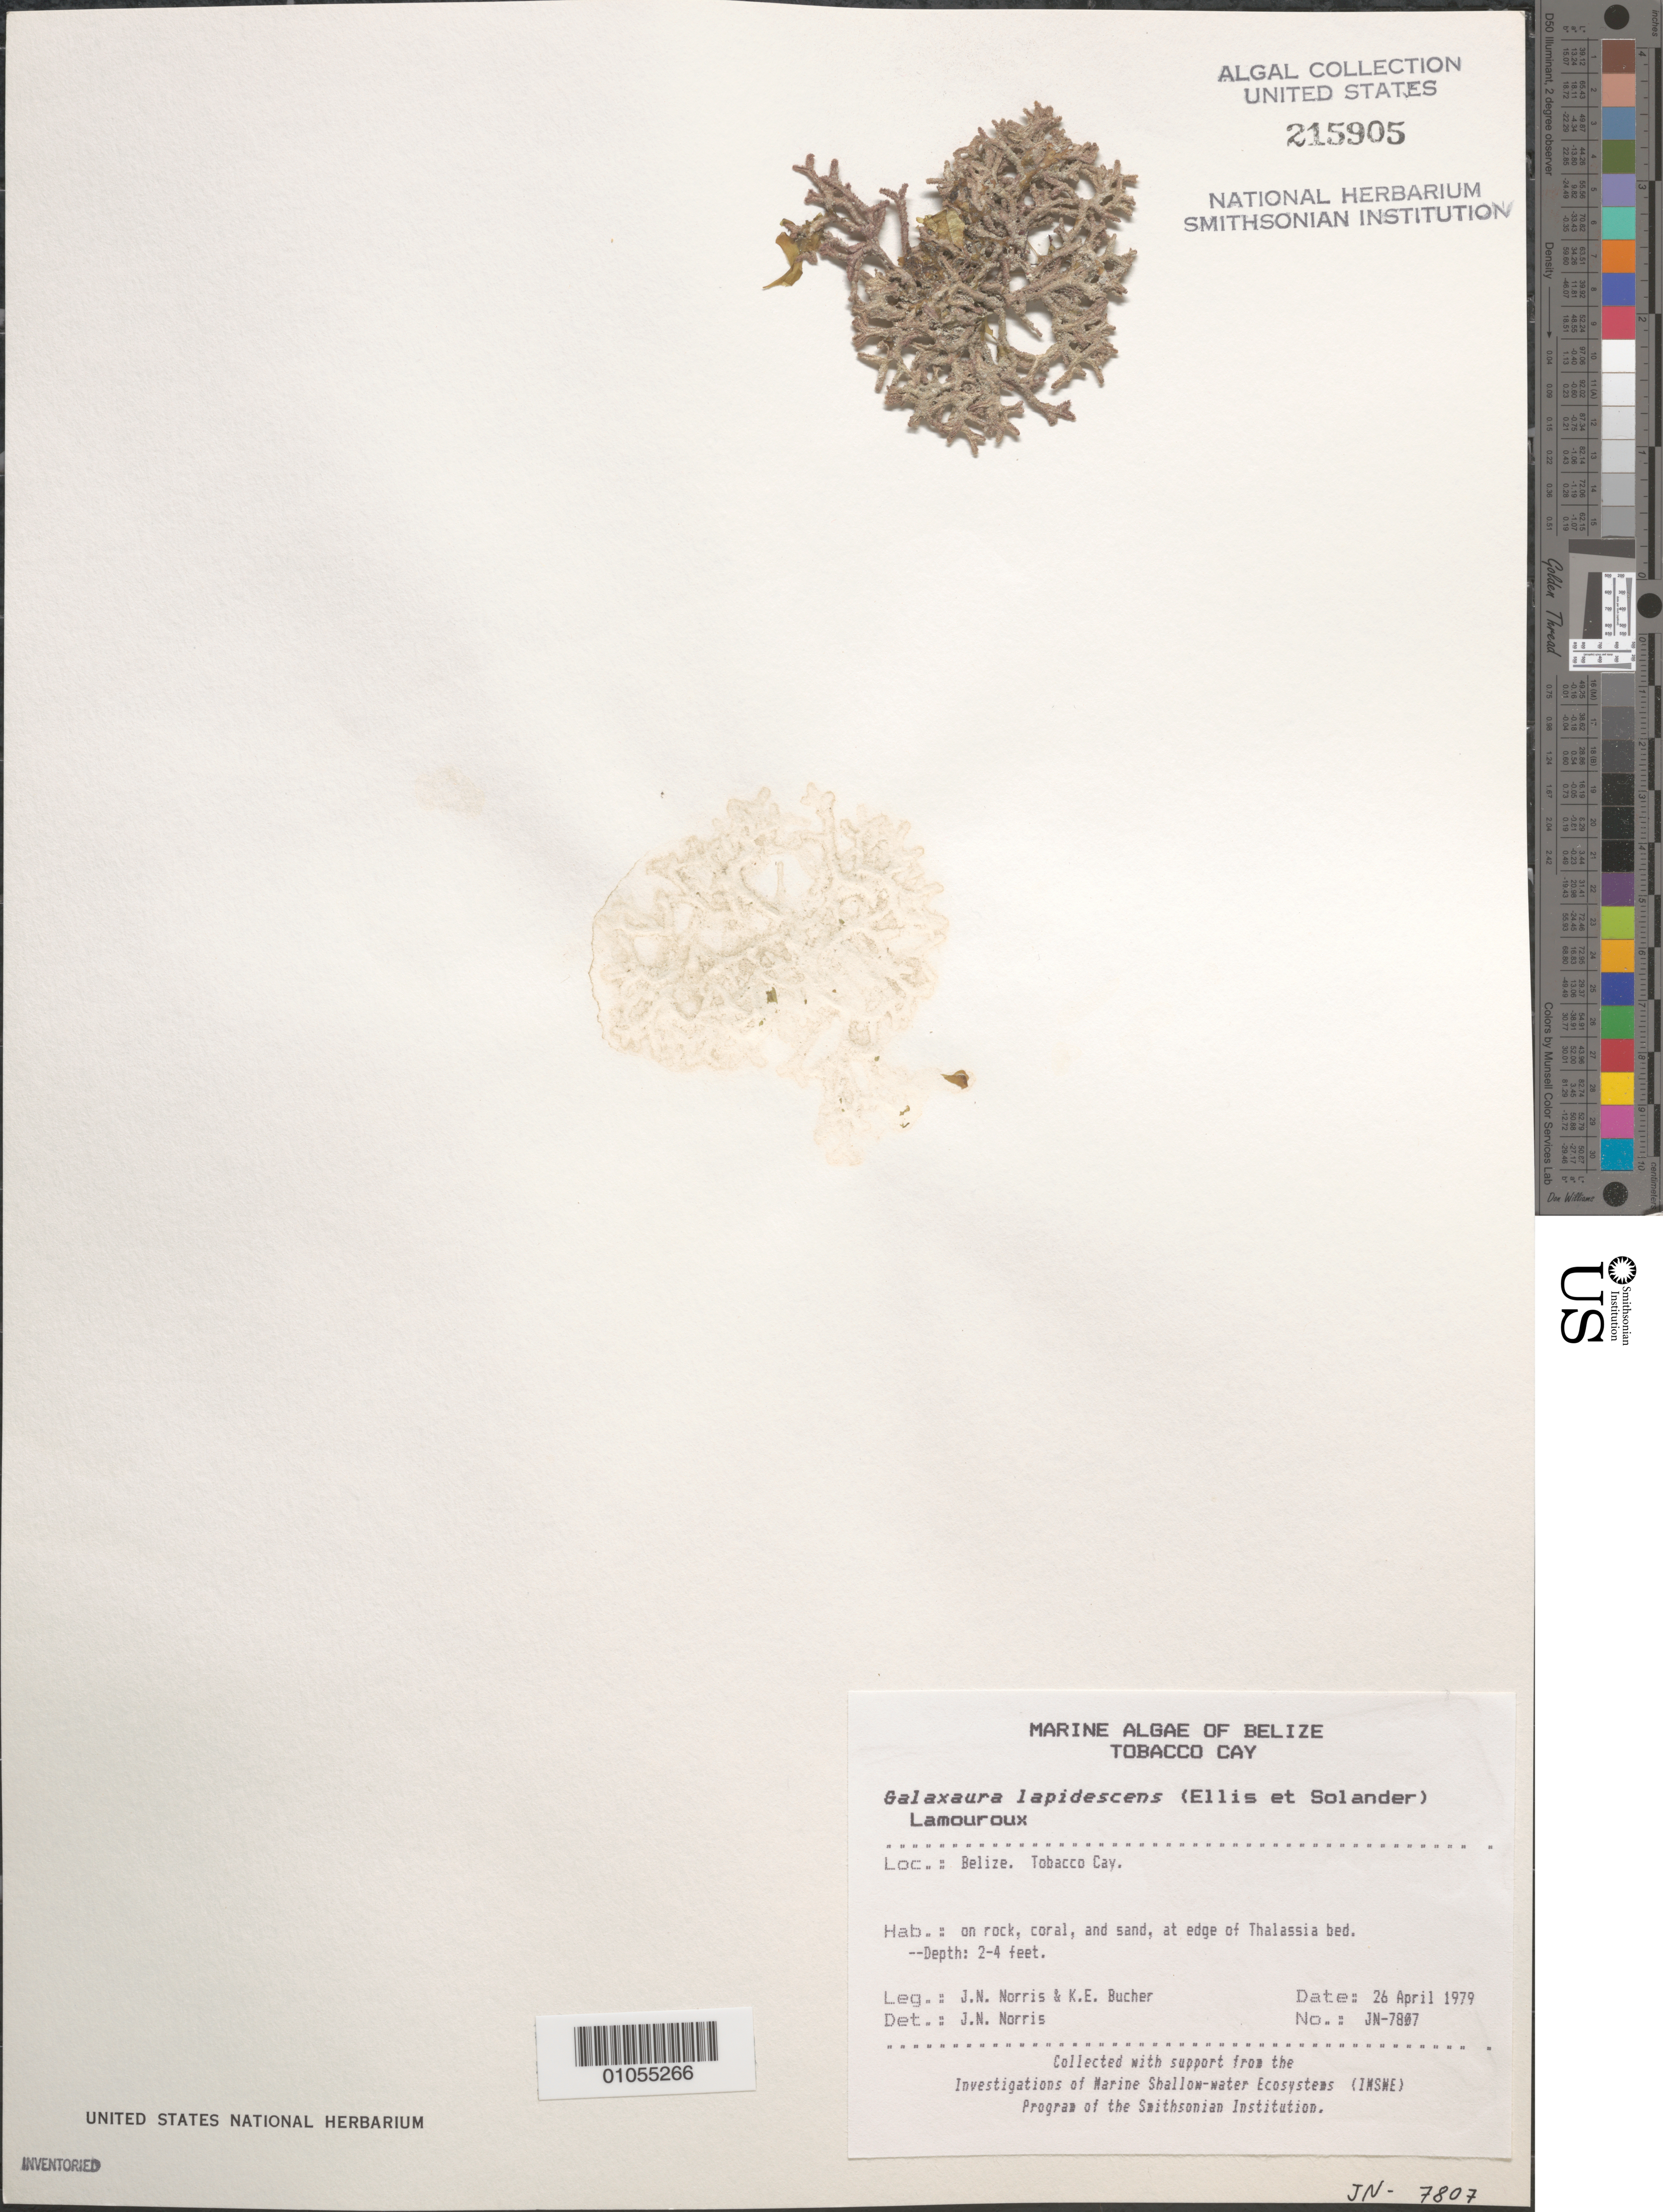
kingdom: Plantae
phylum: Rhodophyta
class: Florideophyceae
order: Nemaliales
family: Galaxauraceae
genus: Galaxaura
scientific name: Galaxaura rugosa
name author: (Ellis & Sol.) J.V.Lamouroux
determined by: Algae name updating Project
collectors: J. N. Norris & K. E. Bucher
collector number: JN-7807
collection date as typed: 26 Apr 1979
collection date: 1979-04-26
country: Belize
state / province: Stann Creek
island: Tobacco Cay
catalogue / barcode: US 215905